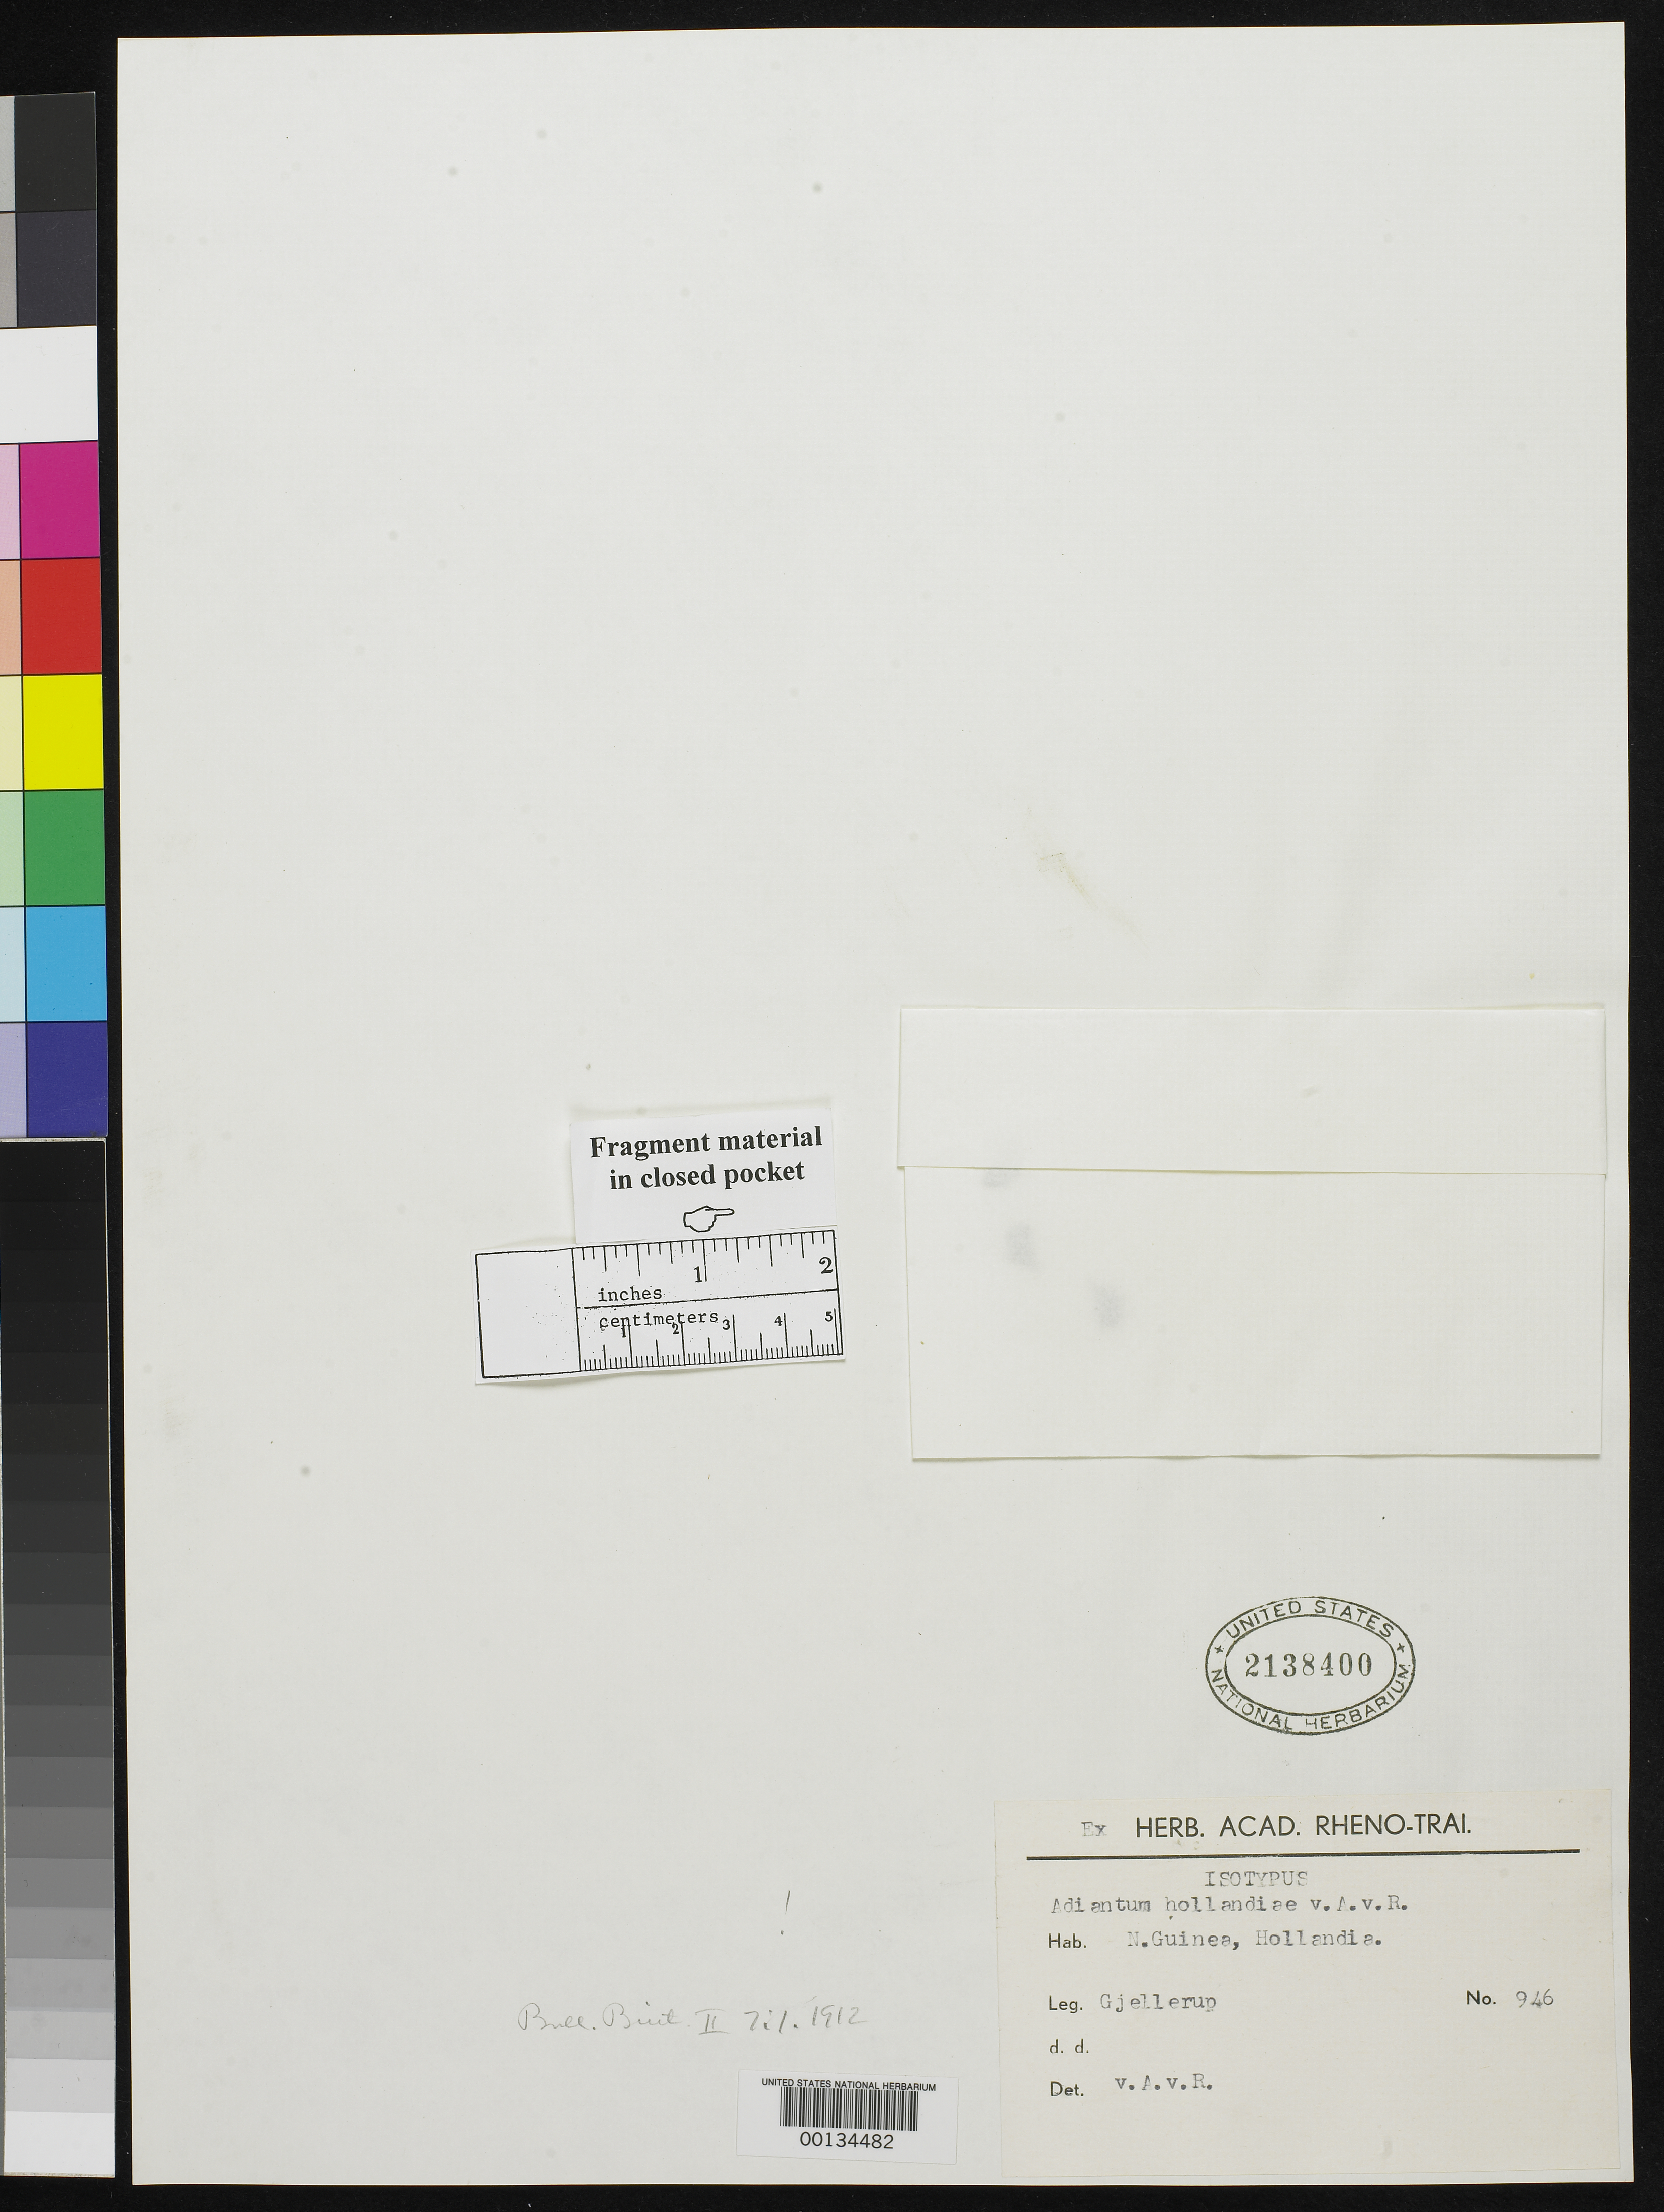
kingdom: Plantae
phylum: Tracheophyta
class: Polypodiopsida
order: Polypodiales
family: Pteridaceae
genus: Adiantum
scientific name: Adiantum hollandiae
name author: Alderw.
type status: Isotype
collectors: -. Gjellerup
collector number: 946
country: Papua New Guinea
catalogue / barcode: US 2138400